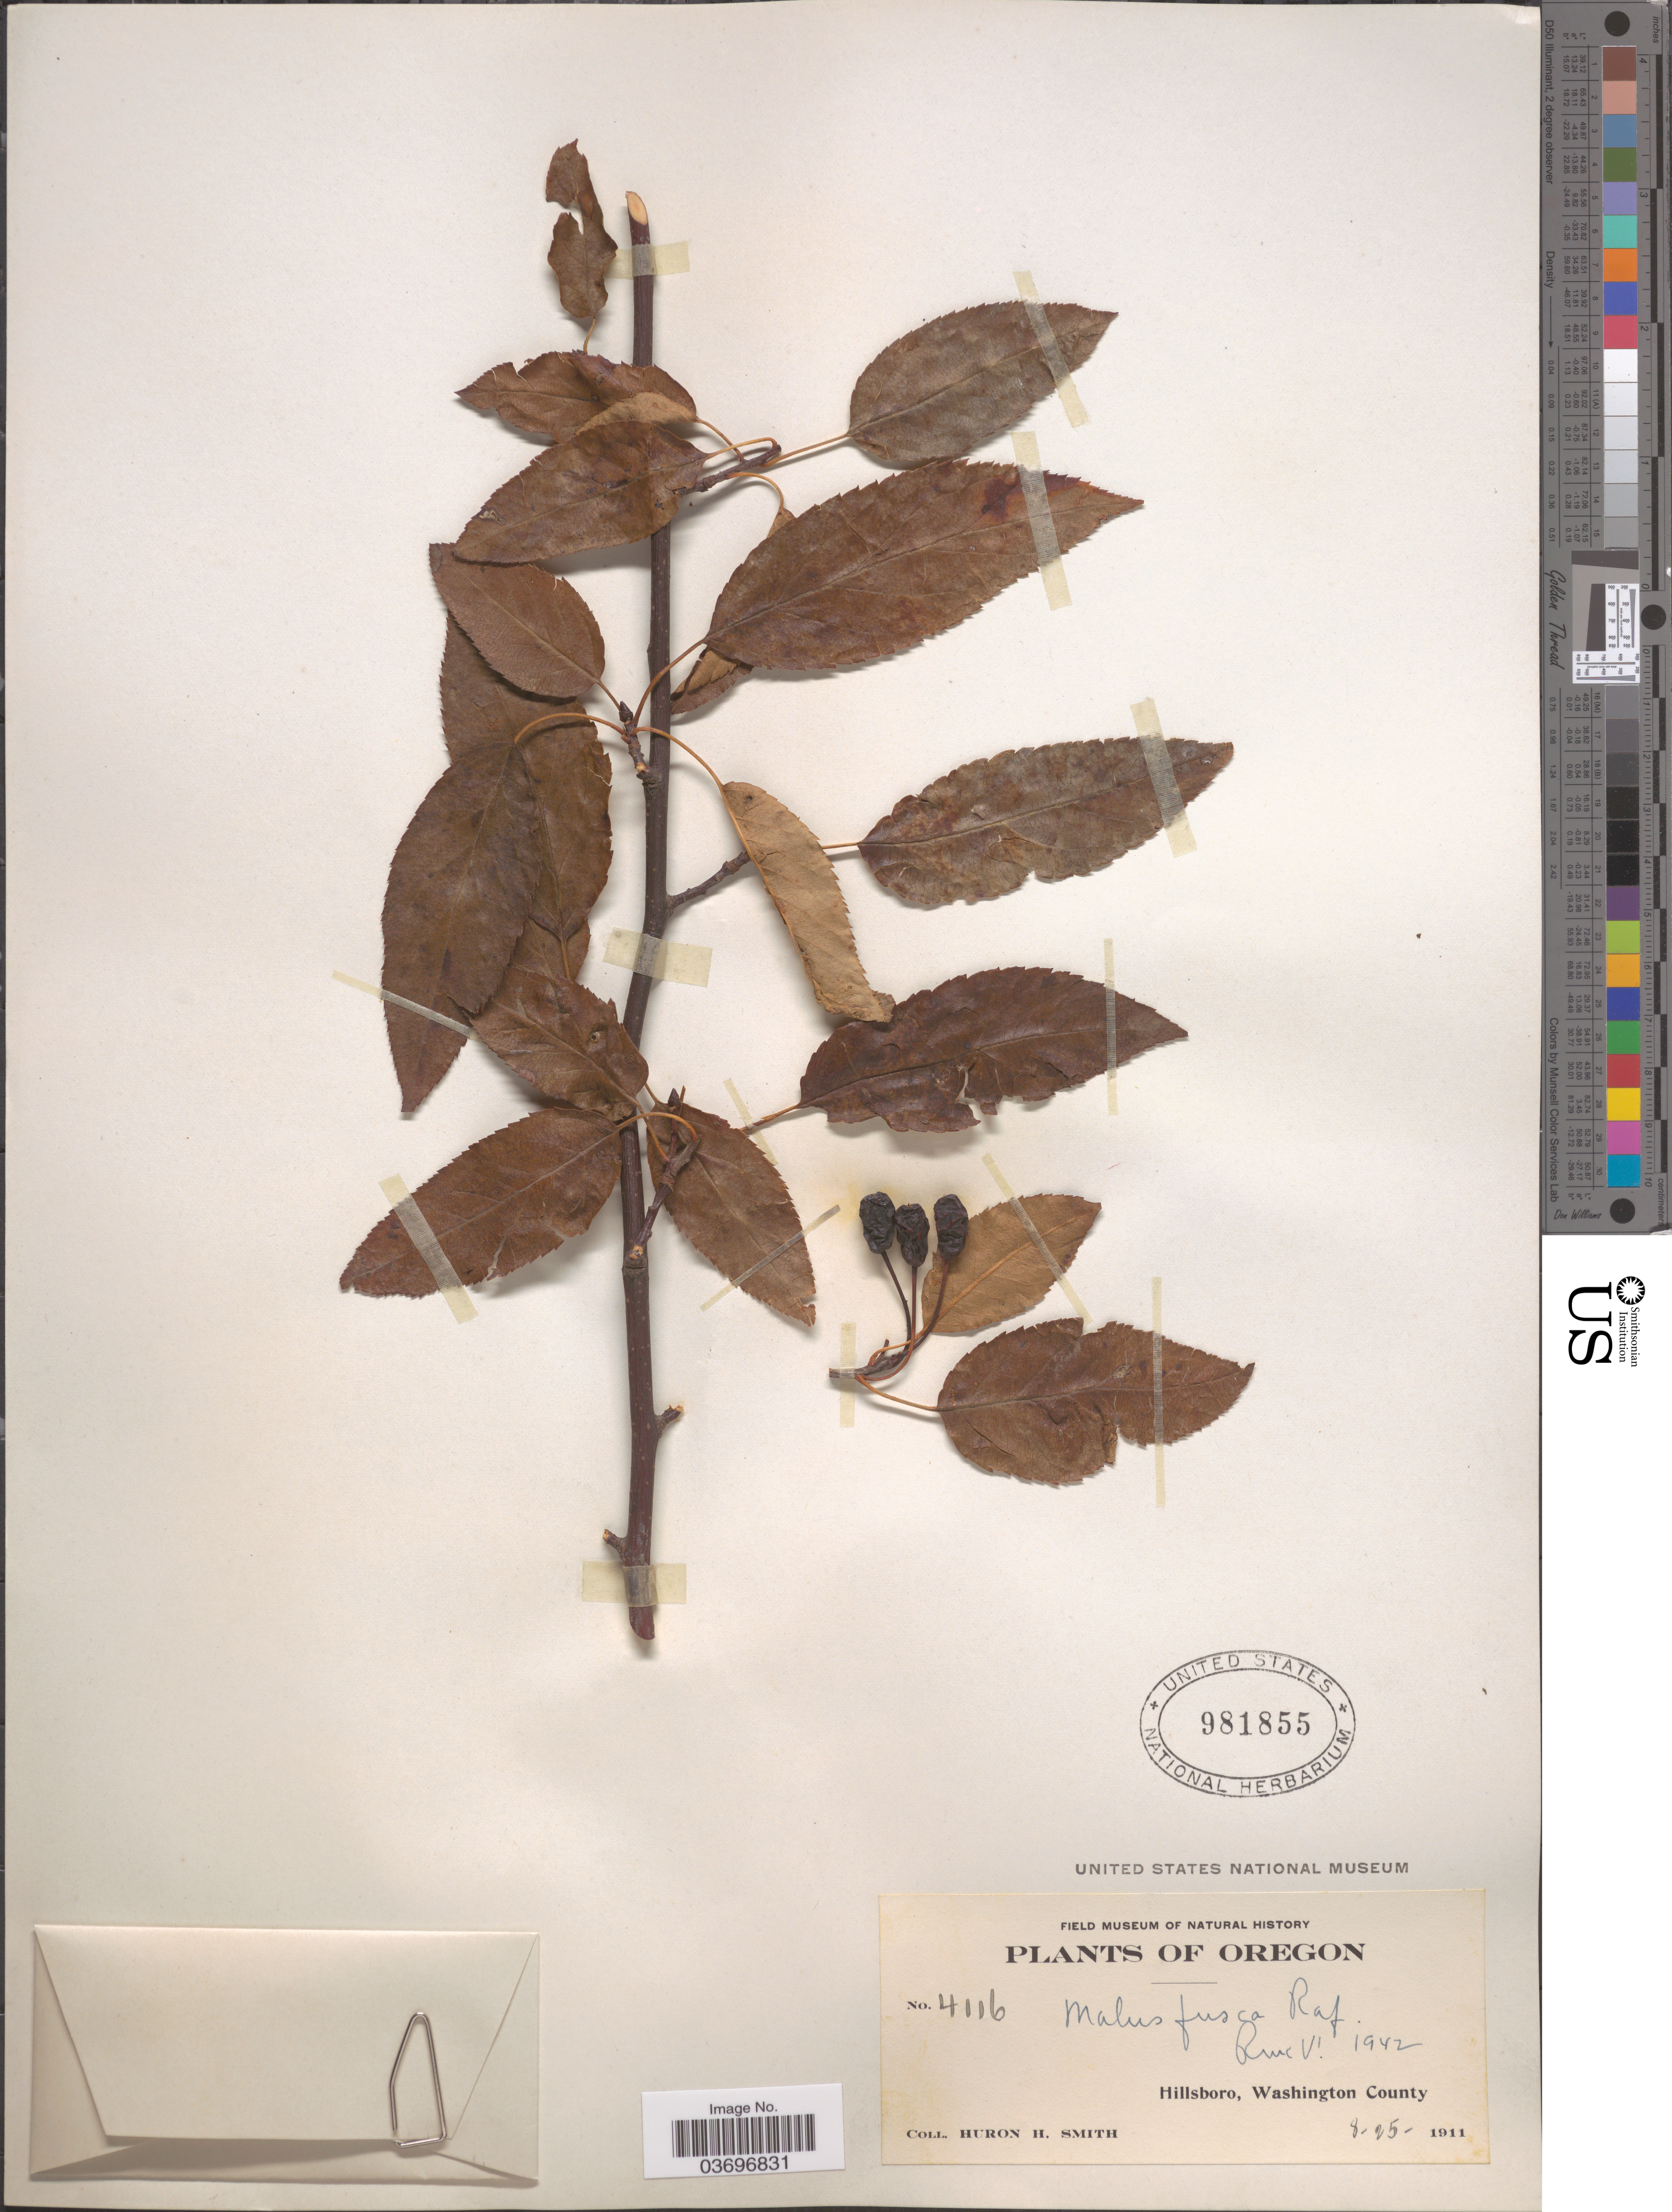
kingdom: Plantae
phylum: Tracheophyta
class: Magnoliopsida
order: Rosales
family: Rosaceae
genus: Malus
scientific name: Malus fusca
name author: (Raf.) C.K. Schneid.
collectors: Huron H. Smith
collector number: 4116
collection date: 1911-08-25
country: United States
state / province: Oregon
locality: Hillsboro, Washington County.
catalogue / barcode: US 981855